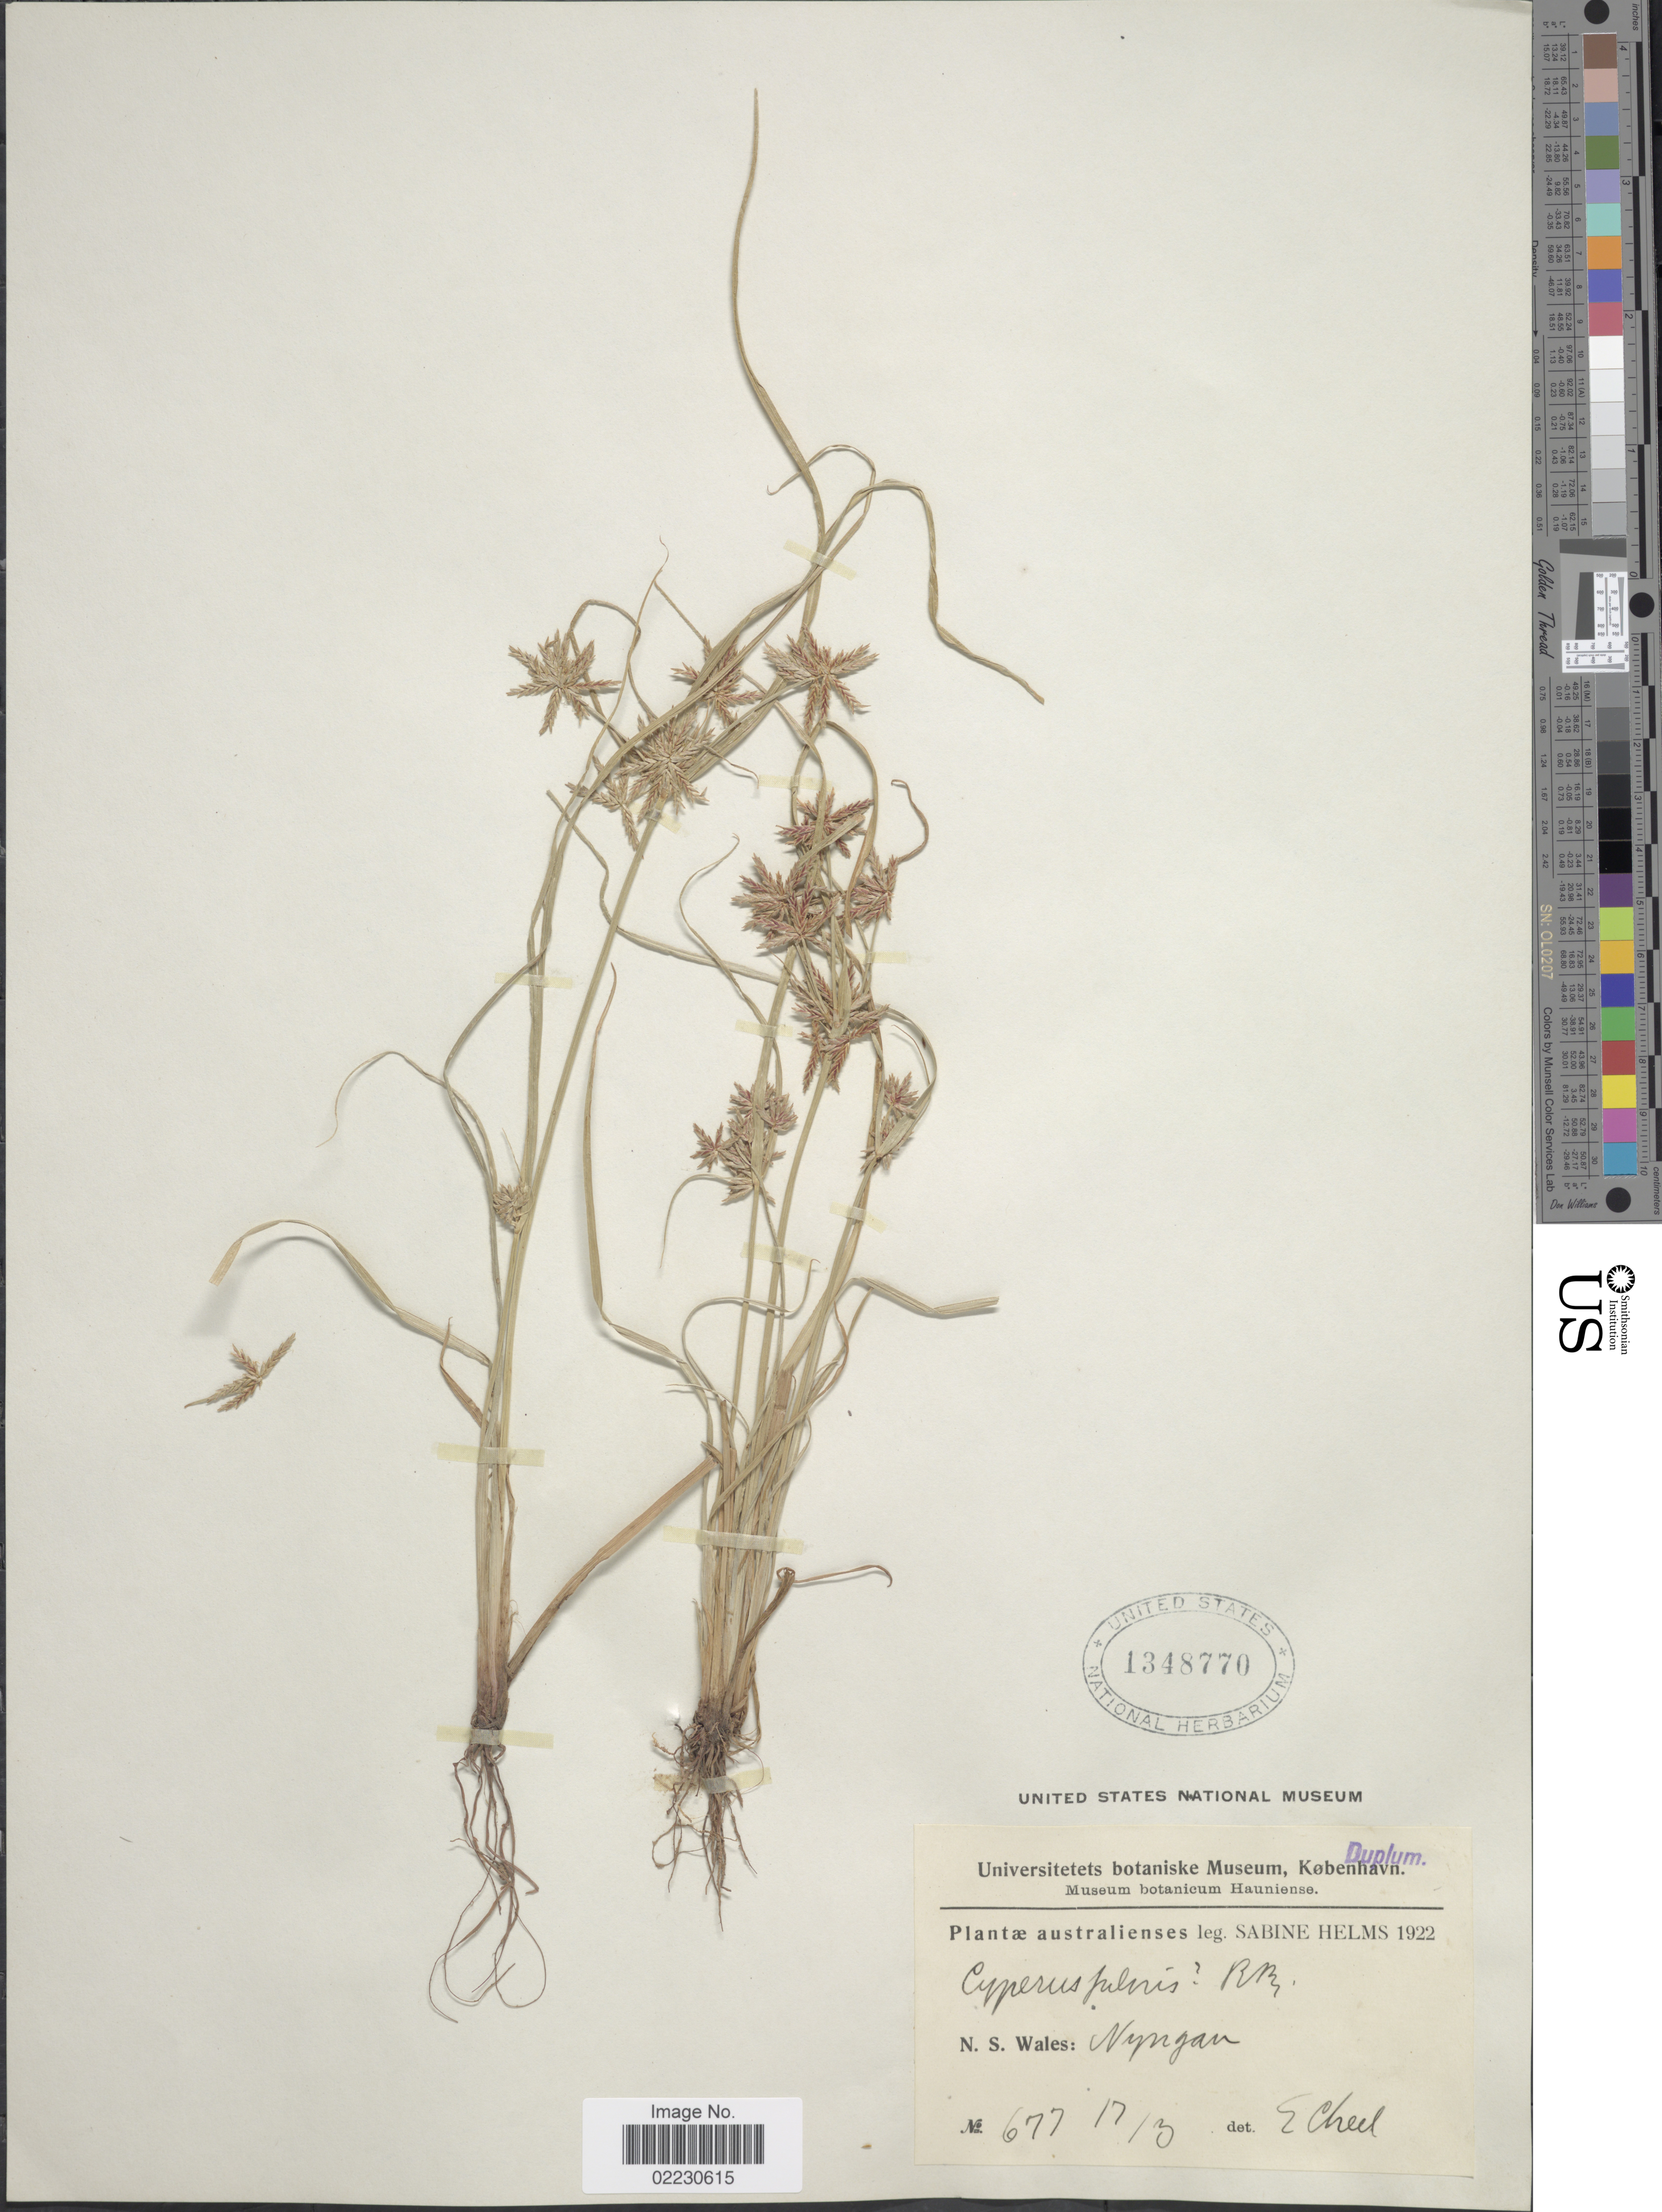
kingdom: Plantae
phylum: Tracheophyta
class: Liliopsida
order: Poales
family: Cyperaceae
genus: Cyperus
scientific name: Cyperus fulvus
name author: R. Br.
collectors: S. Helms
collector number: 677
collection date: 1922-03-17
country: Australia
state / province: New South Wales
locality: Australienses. N. S. Wales; Nyngan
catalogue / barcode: US 1348770